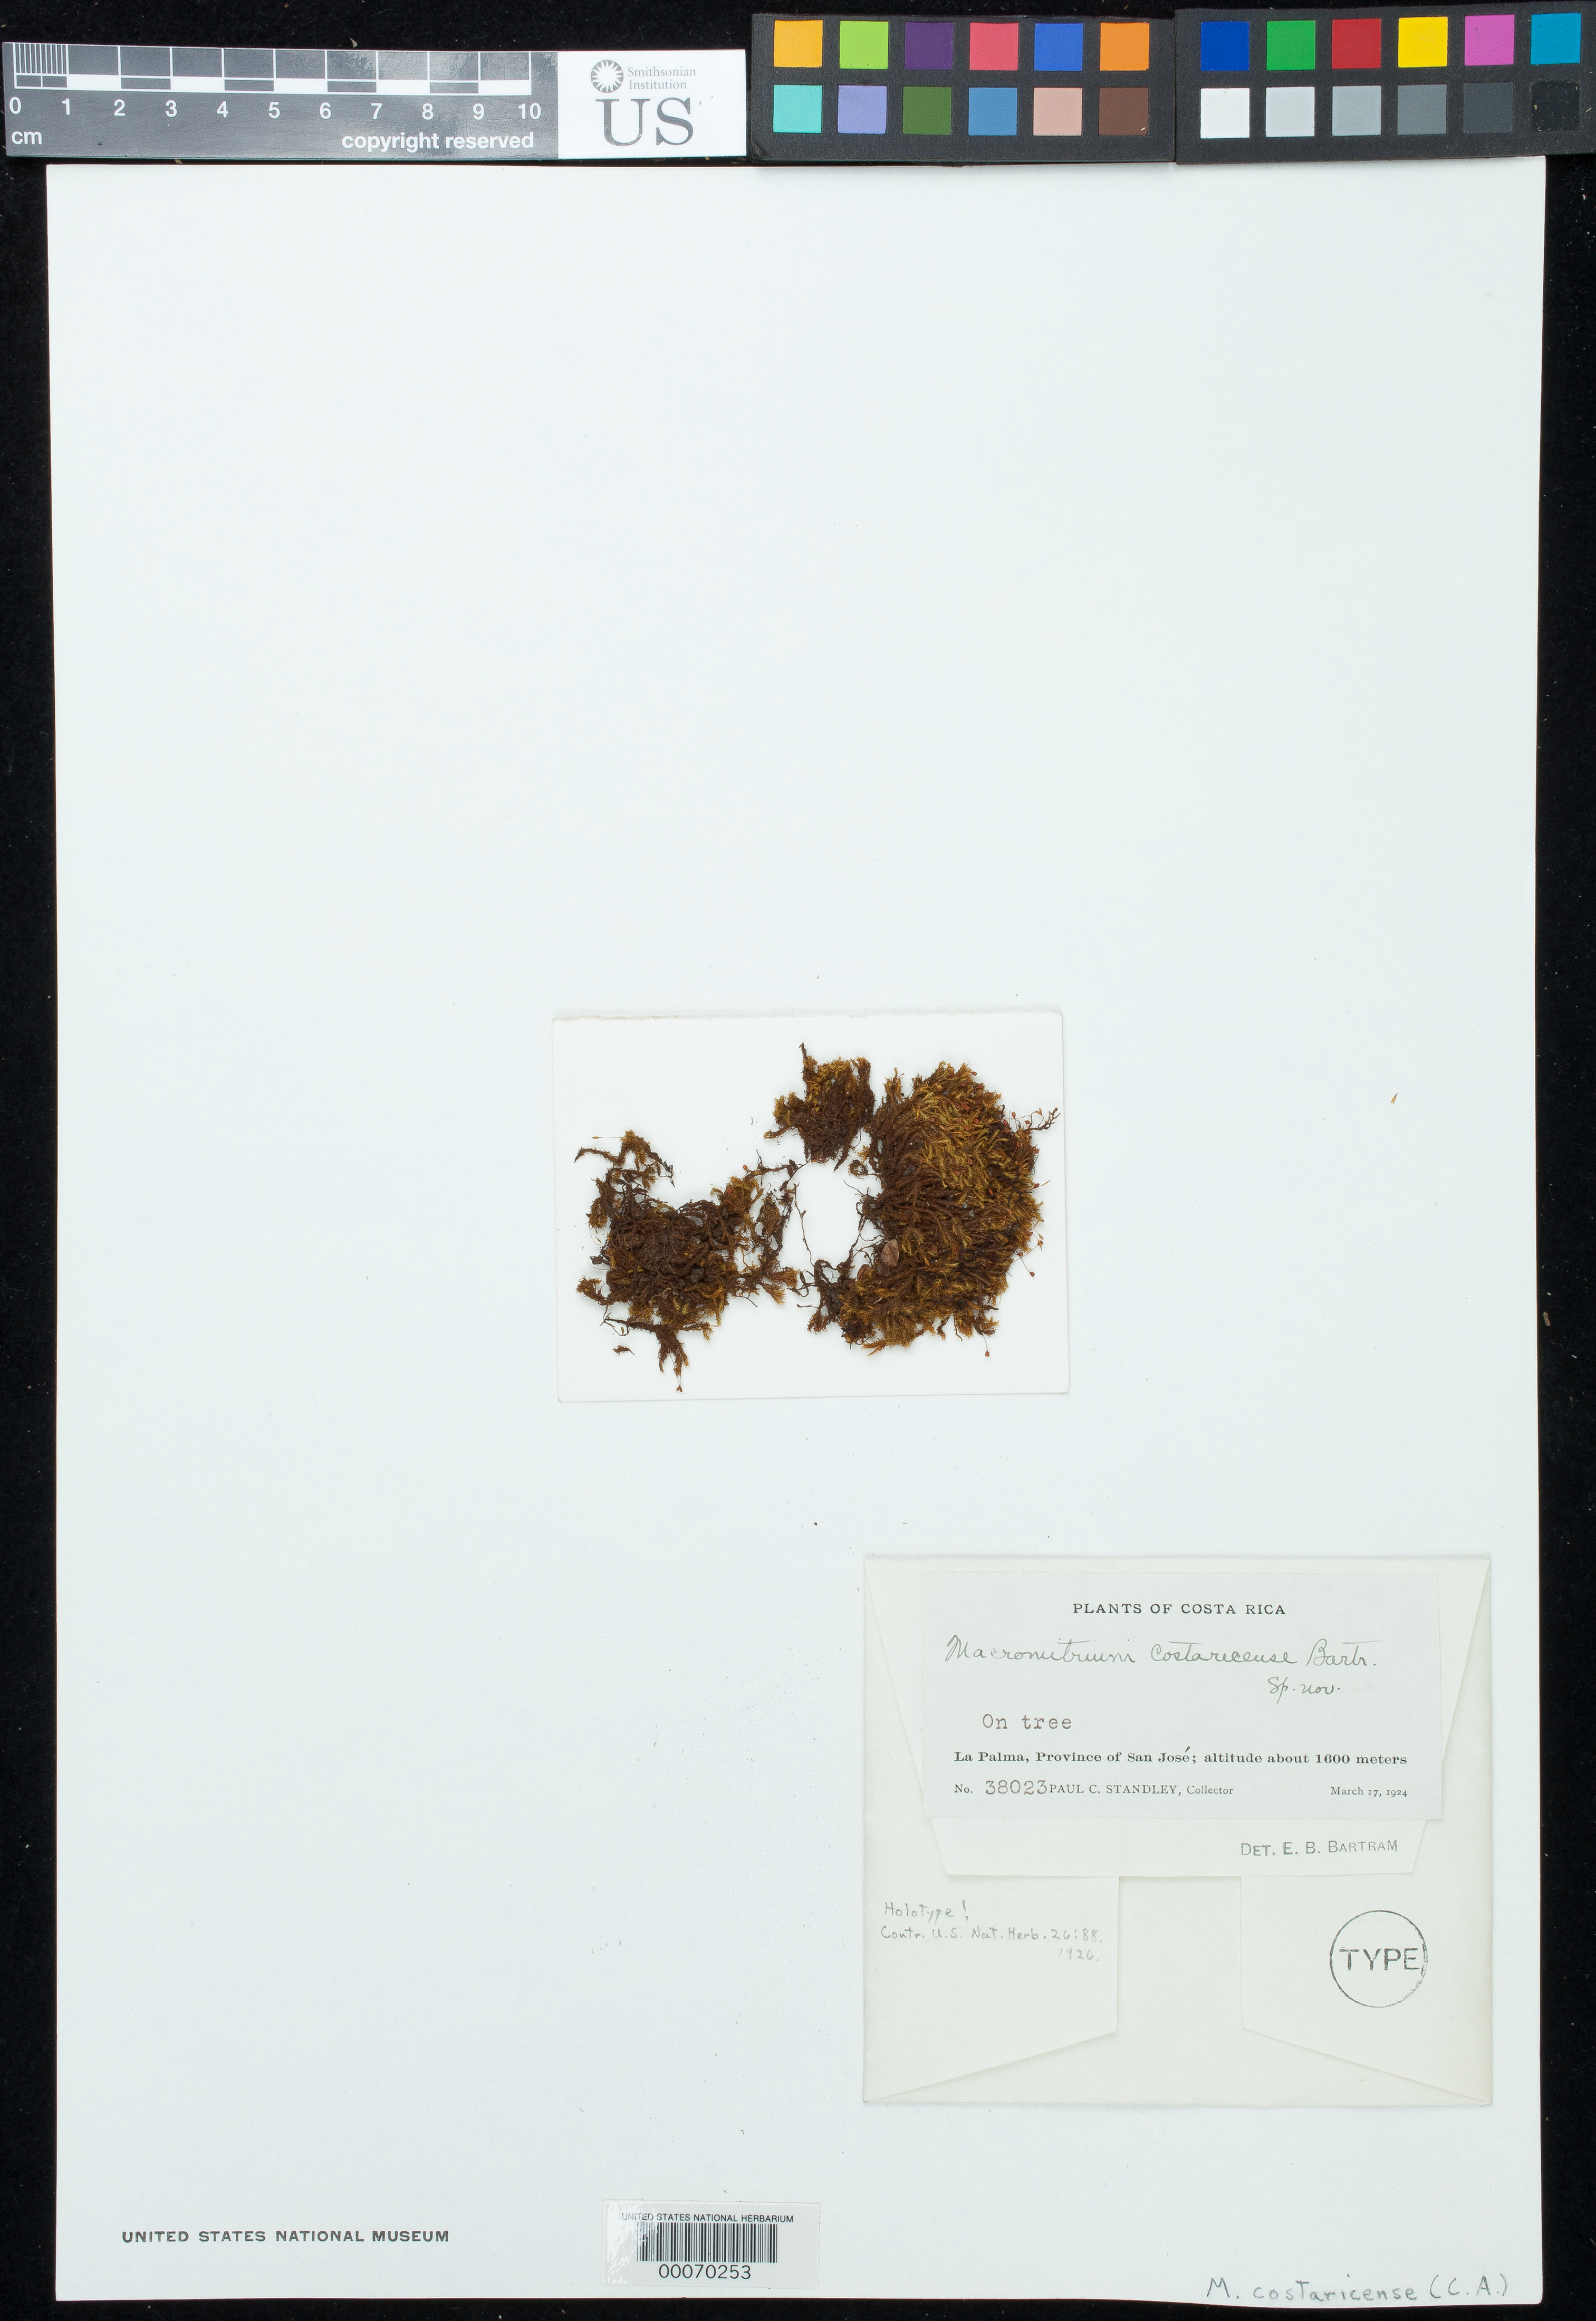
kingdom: Plantae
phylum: Bryophyta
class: Bryopsida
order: Orthotrichales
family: Orthotrichaceae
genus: Macromitrium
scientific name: Macromitrium costaricense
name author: E.B. Bartram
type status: Holotype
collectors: P. C. Standley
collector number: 38023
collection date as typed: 17 Mar 1924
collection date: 1924-03-17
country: Costa Rica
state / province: San José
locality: La Palma.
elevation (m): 1600